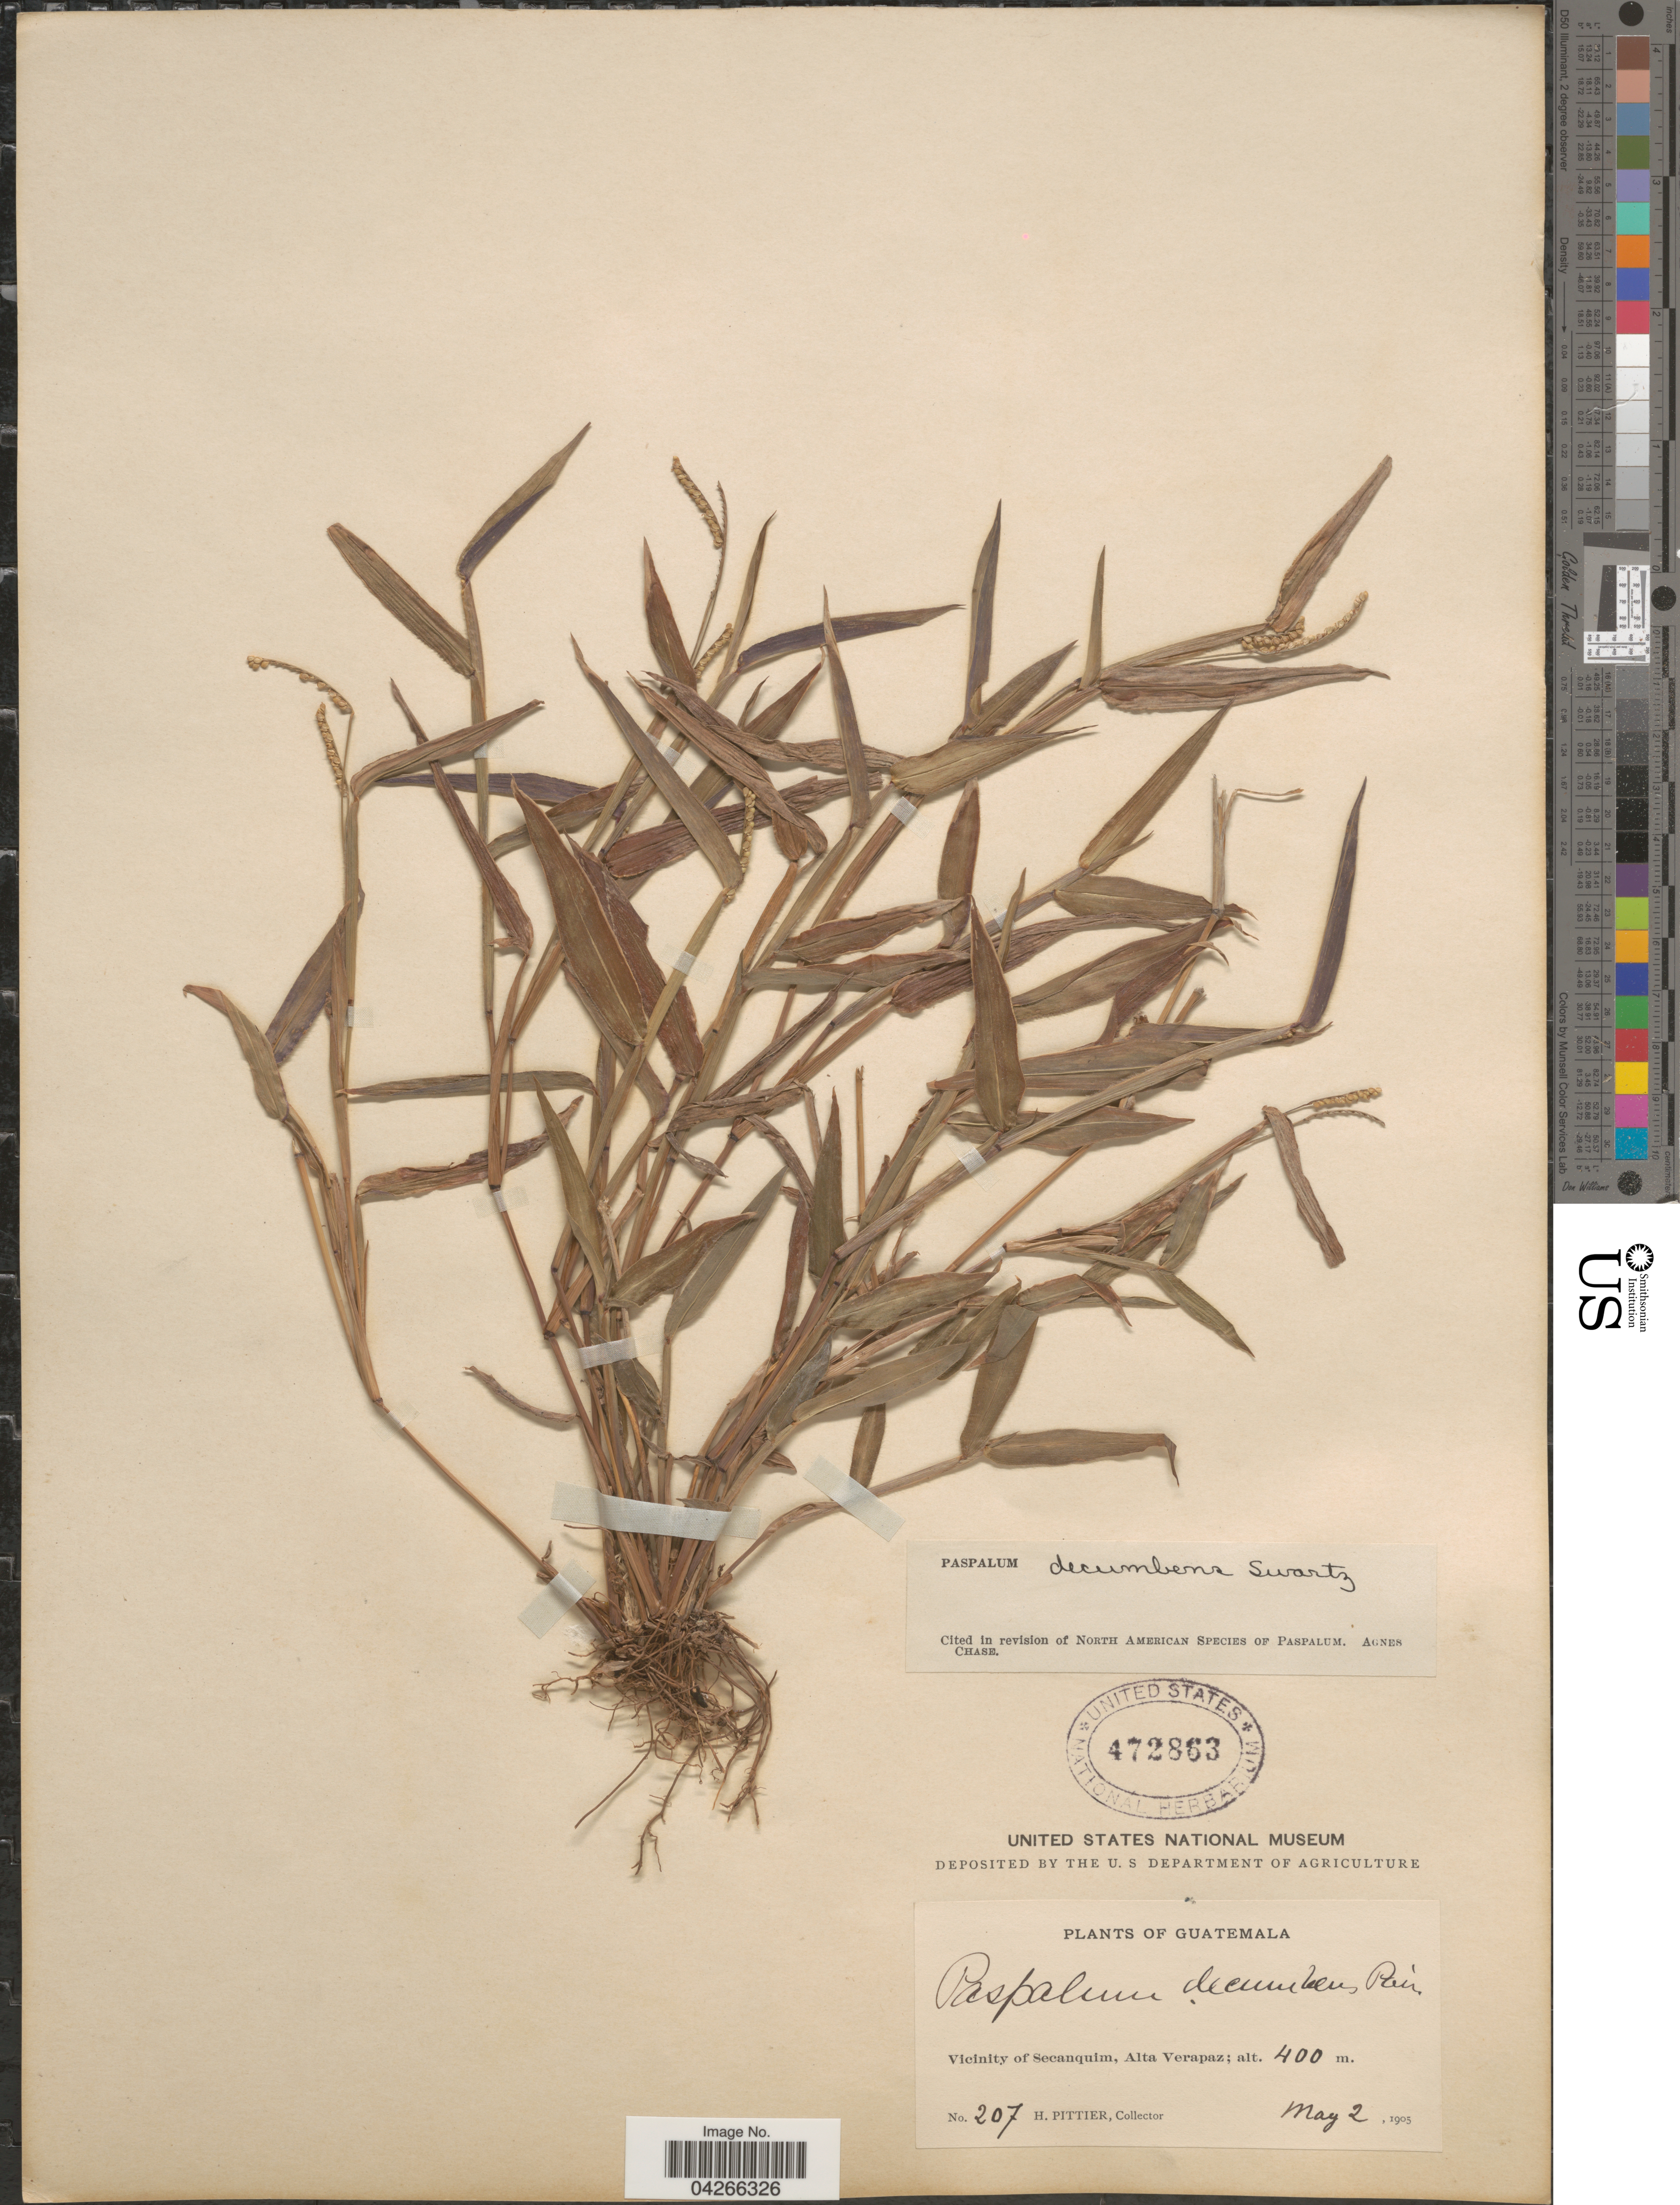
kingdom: Plantae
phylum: Tracheophyta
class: Liliopsida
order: Poales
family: Poaceae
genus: Paspalum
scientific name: Paspalum decumbens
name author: Sw.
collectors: H. F. Pittier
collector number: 207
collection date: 1905-05-02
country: Guatemala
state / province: Alta Verapaz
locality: Vicinity of Secanquim.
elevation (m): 400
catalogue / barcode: US 472863